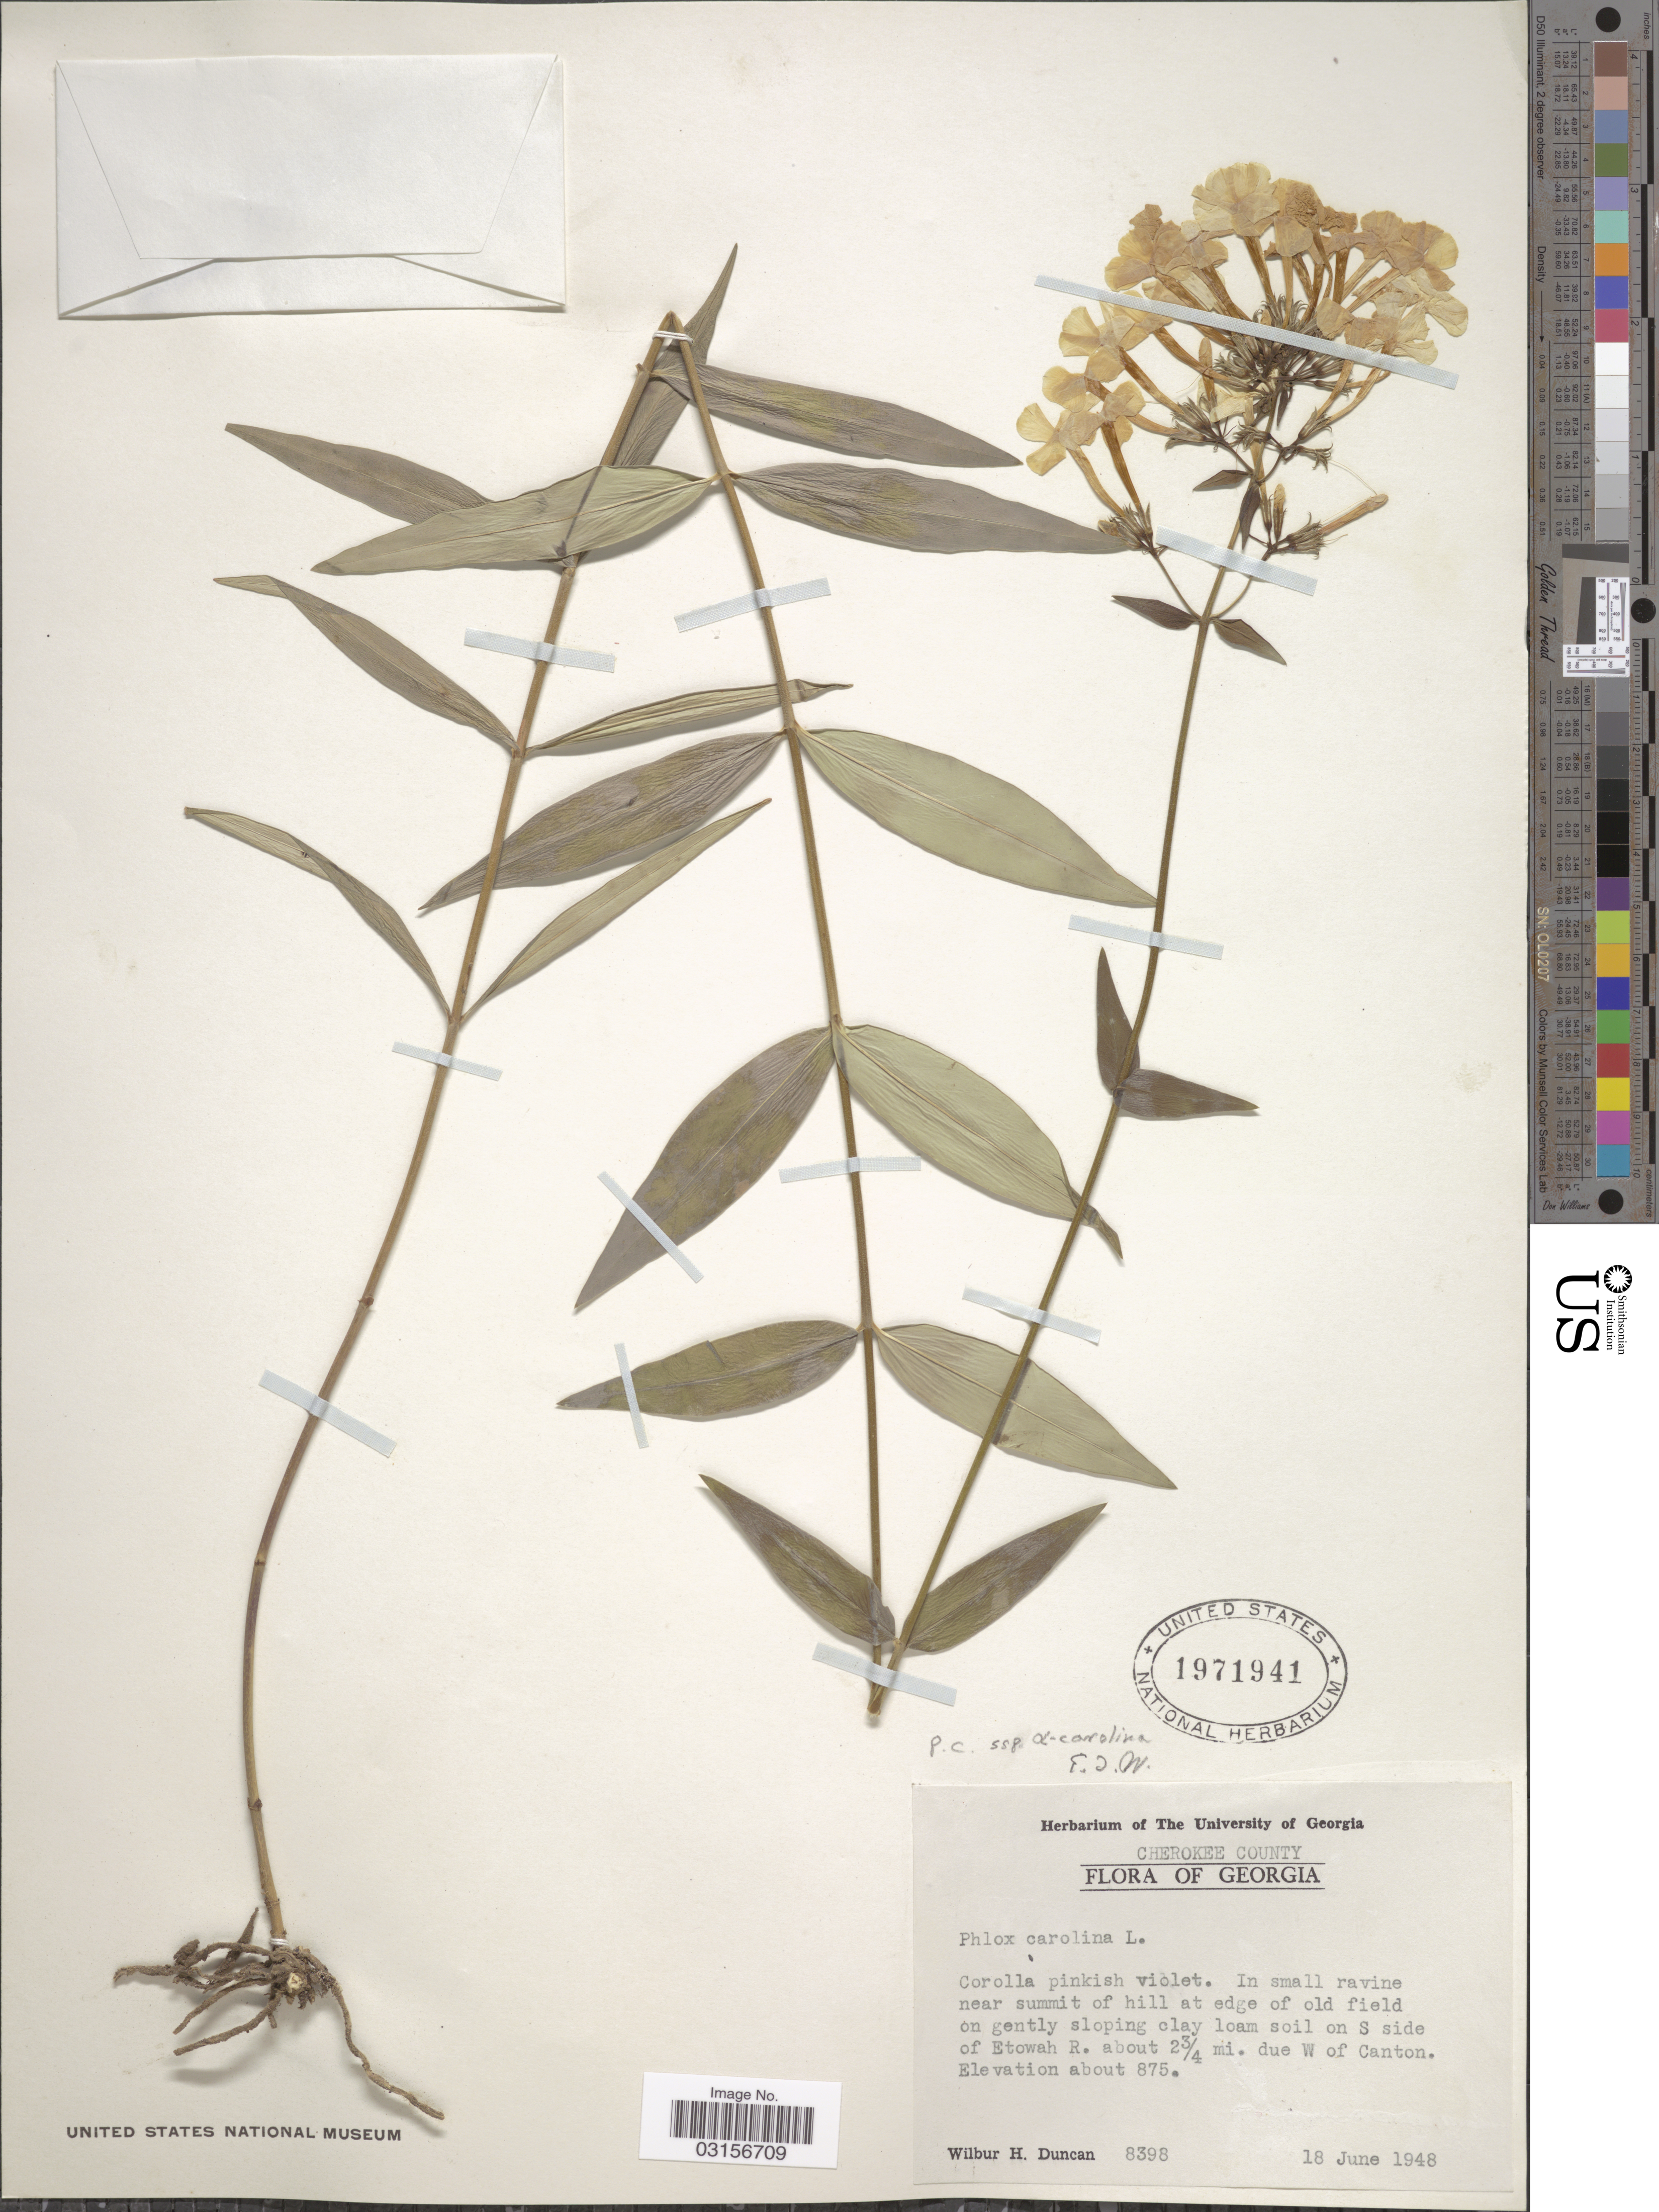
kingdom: Plantae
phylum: Tracheophyta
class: Magnoliopsida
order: Ericales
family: Polemoniaceae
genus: Phlox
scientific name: Phlox carolina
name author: L.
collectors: W. H. Duncan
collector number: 8398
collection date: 1948-06-18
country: United States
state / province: Georgia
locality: Cherokee County, In small ravine near summit of hill at edge of old field on gently sloping clay loam soil on S side of Etowah R. about 2¾ mi. due W of Canton.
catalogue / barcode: US 1971941